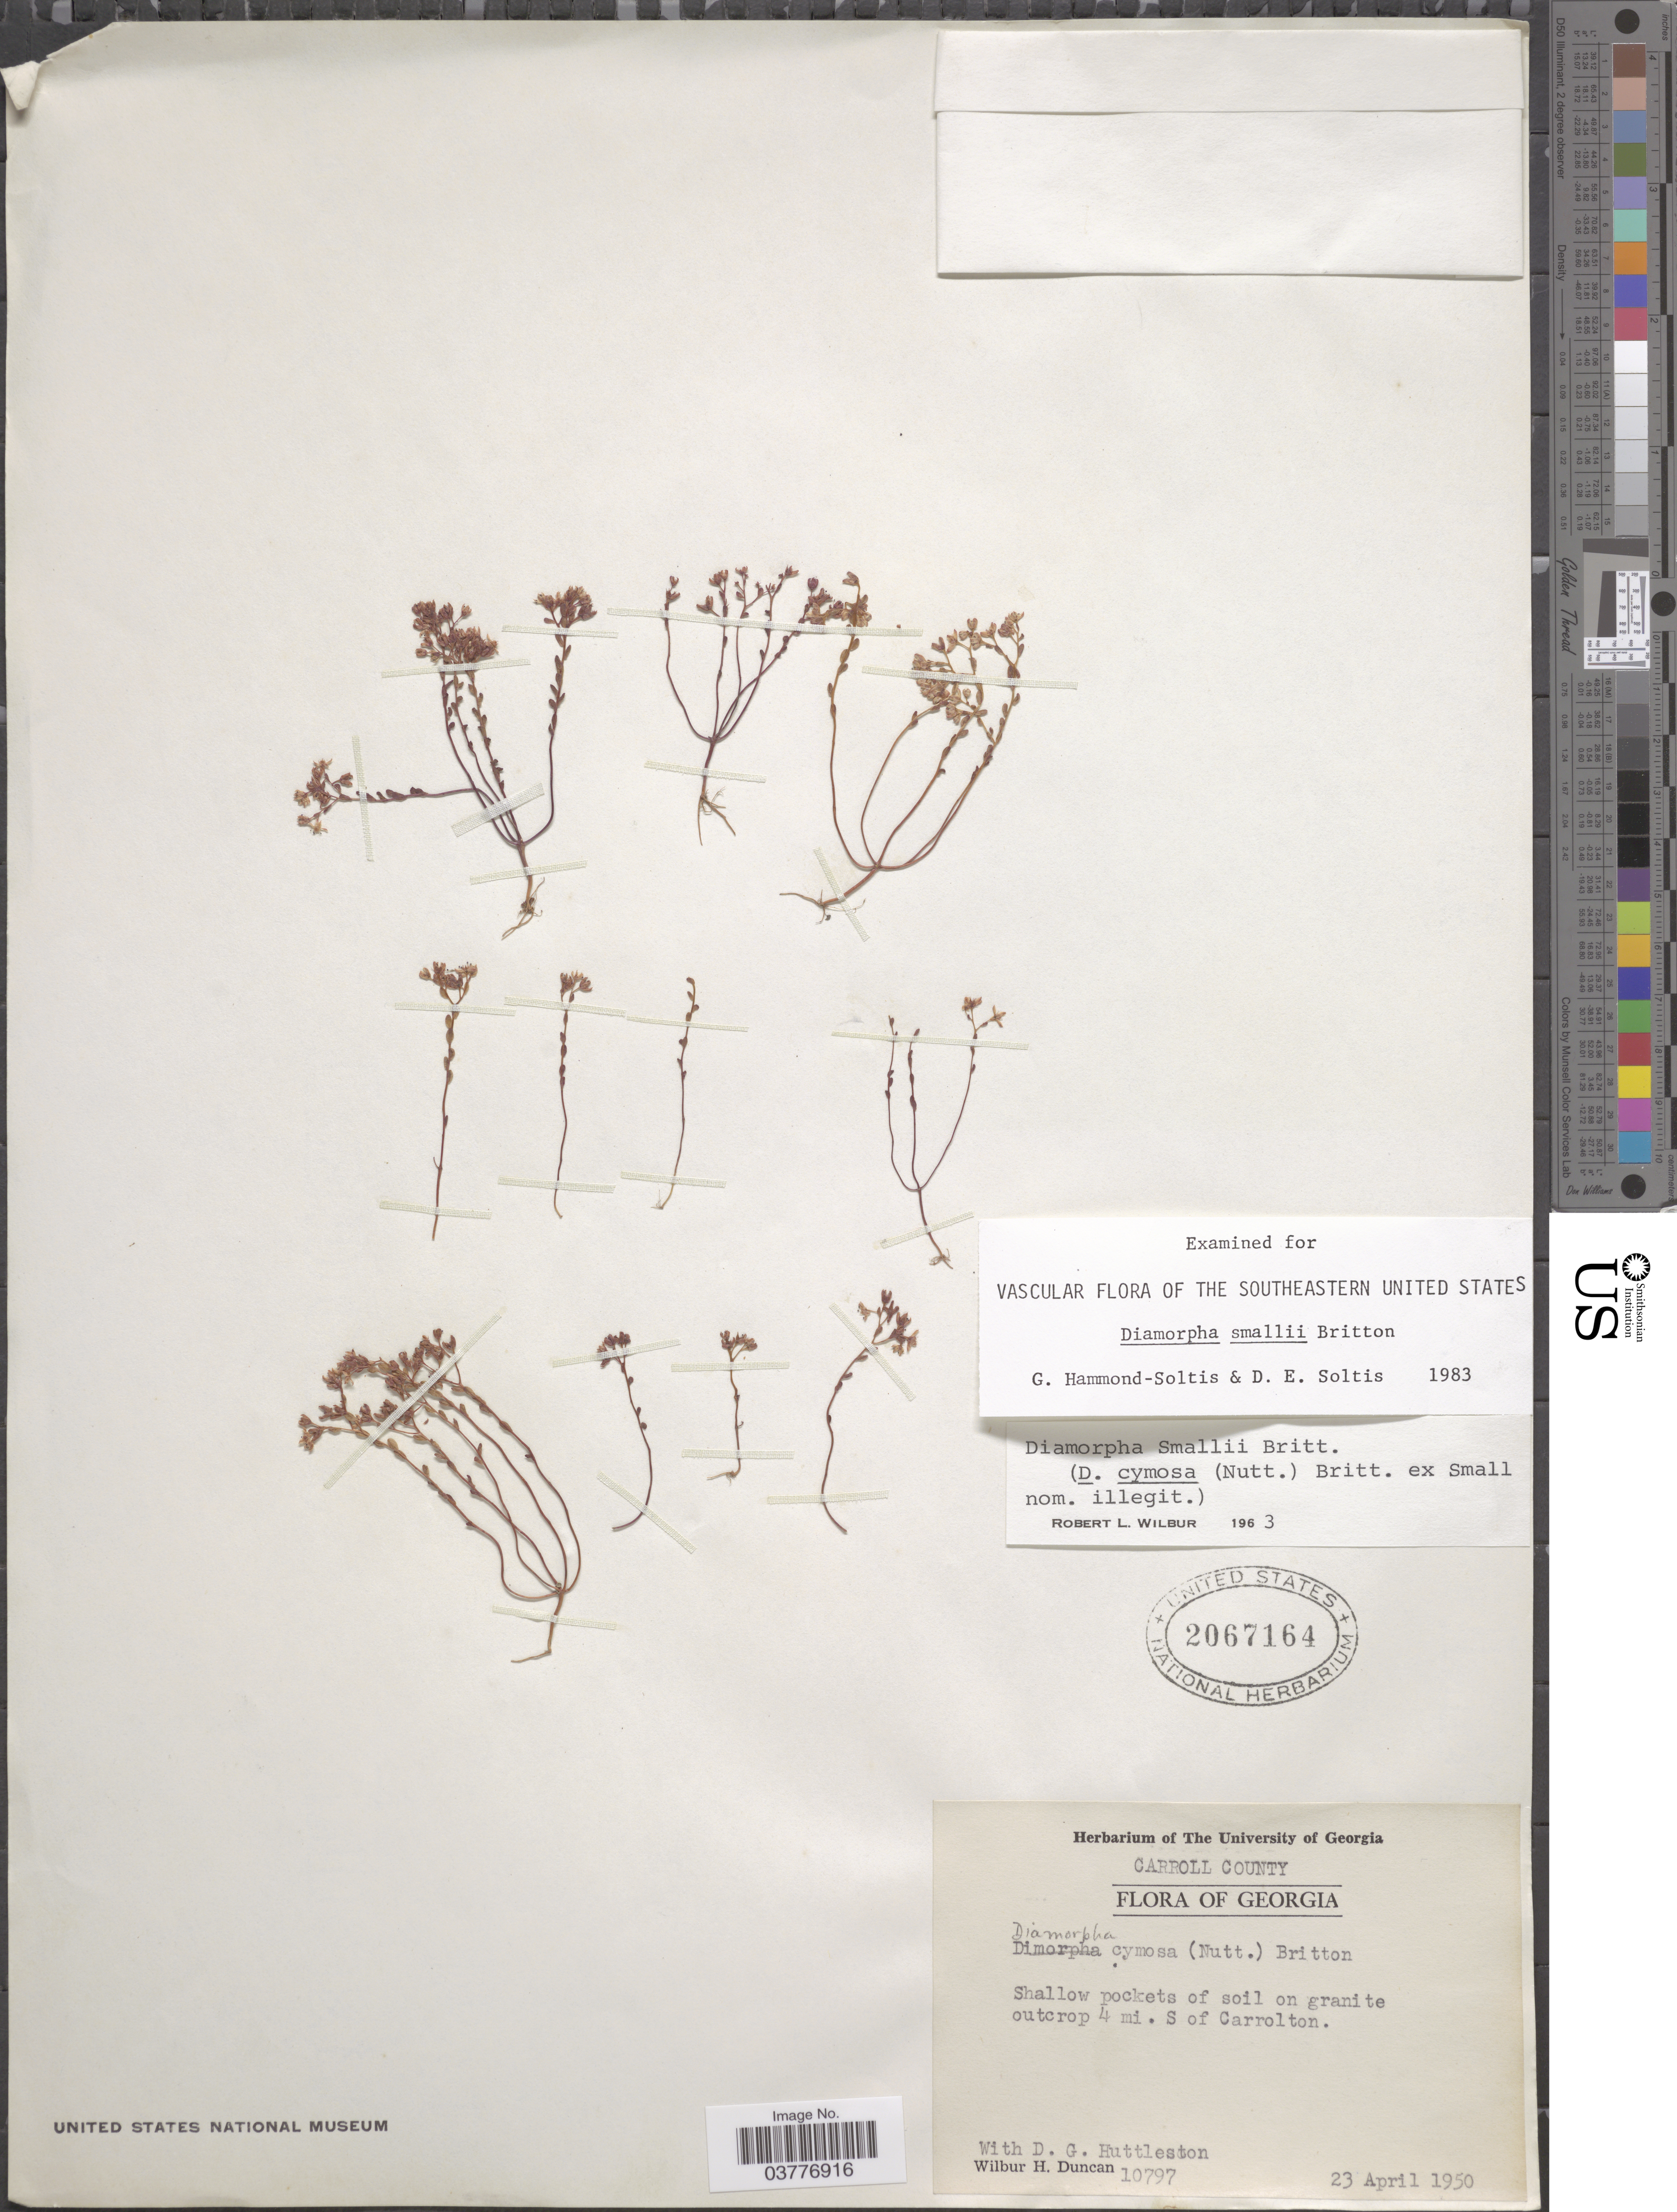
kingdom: Plantae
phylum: Tracheophyta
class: Magnoliopsida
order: Saxifragales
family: Crassulaceae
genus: Sedum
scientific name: Sedum smallii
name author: (Britton) H.E. Ahles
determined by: Strong, Mark T., (BOT), Smithsonian Institution - National Museum of Natural History (UNITED STATES)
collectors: W. H. Duncan & D. G. Huttleston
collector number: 10797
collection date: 1950-04-23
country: United States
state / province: Georgia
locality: Carroll County. 4 mi. S of Carrolton.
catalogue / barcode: US 2067164